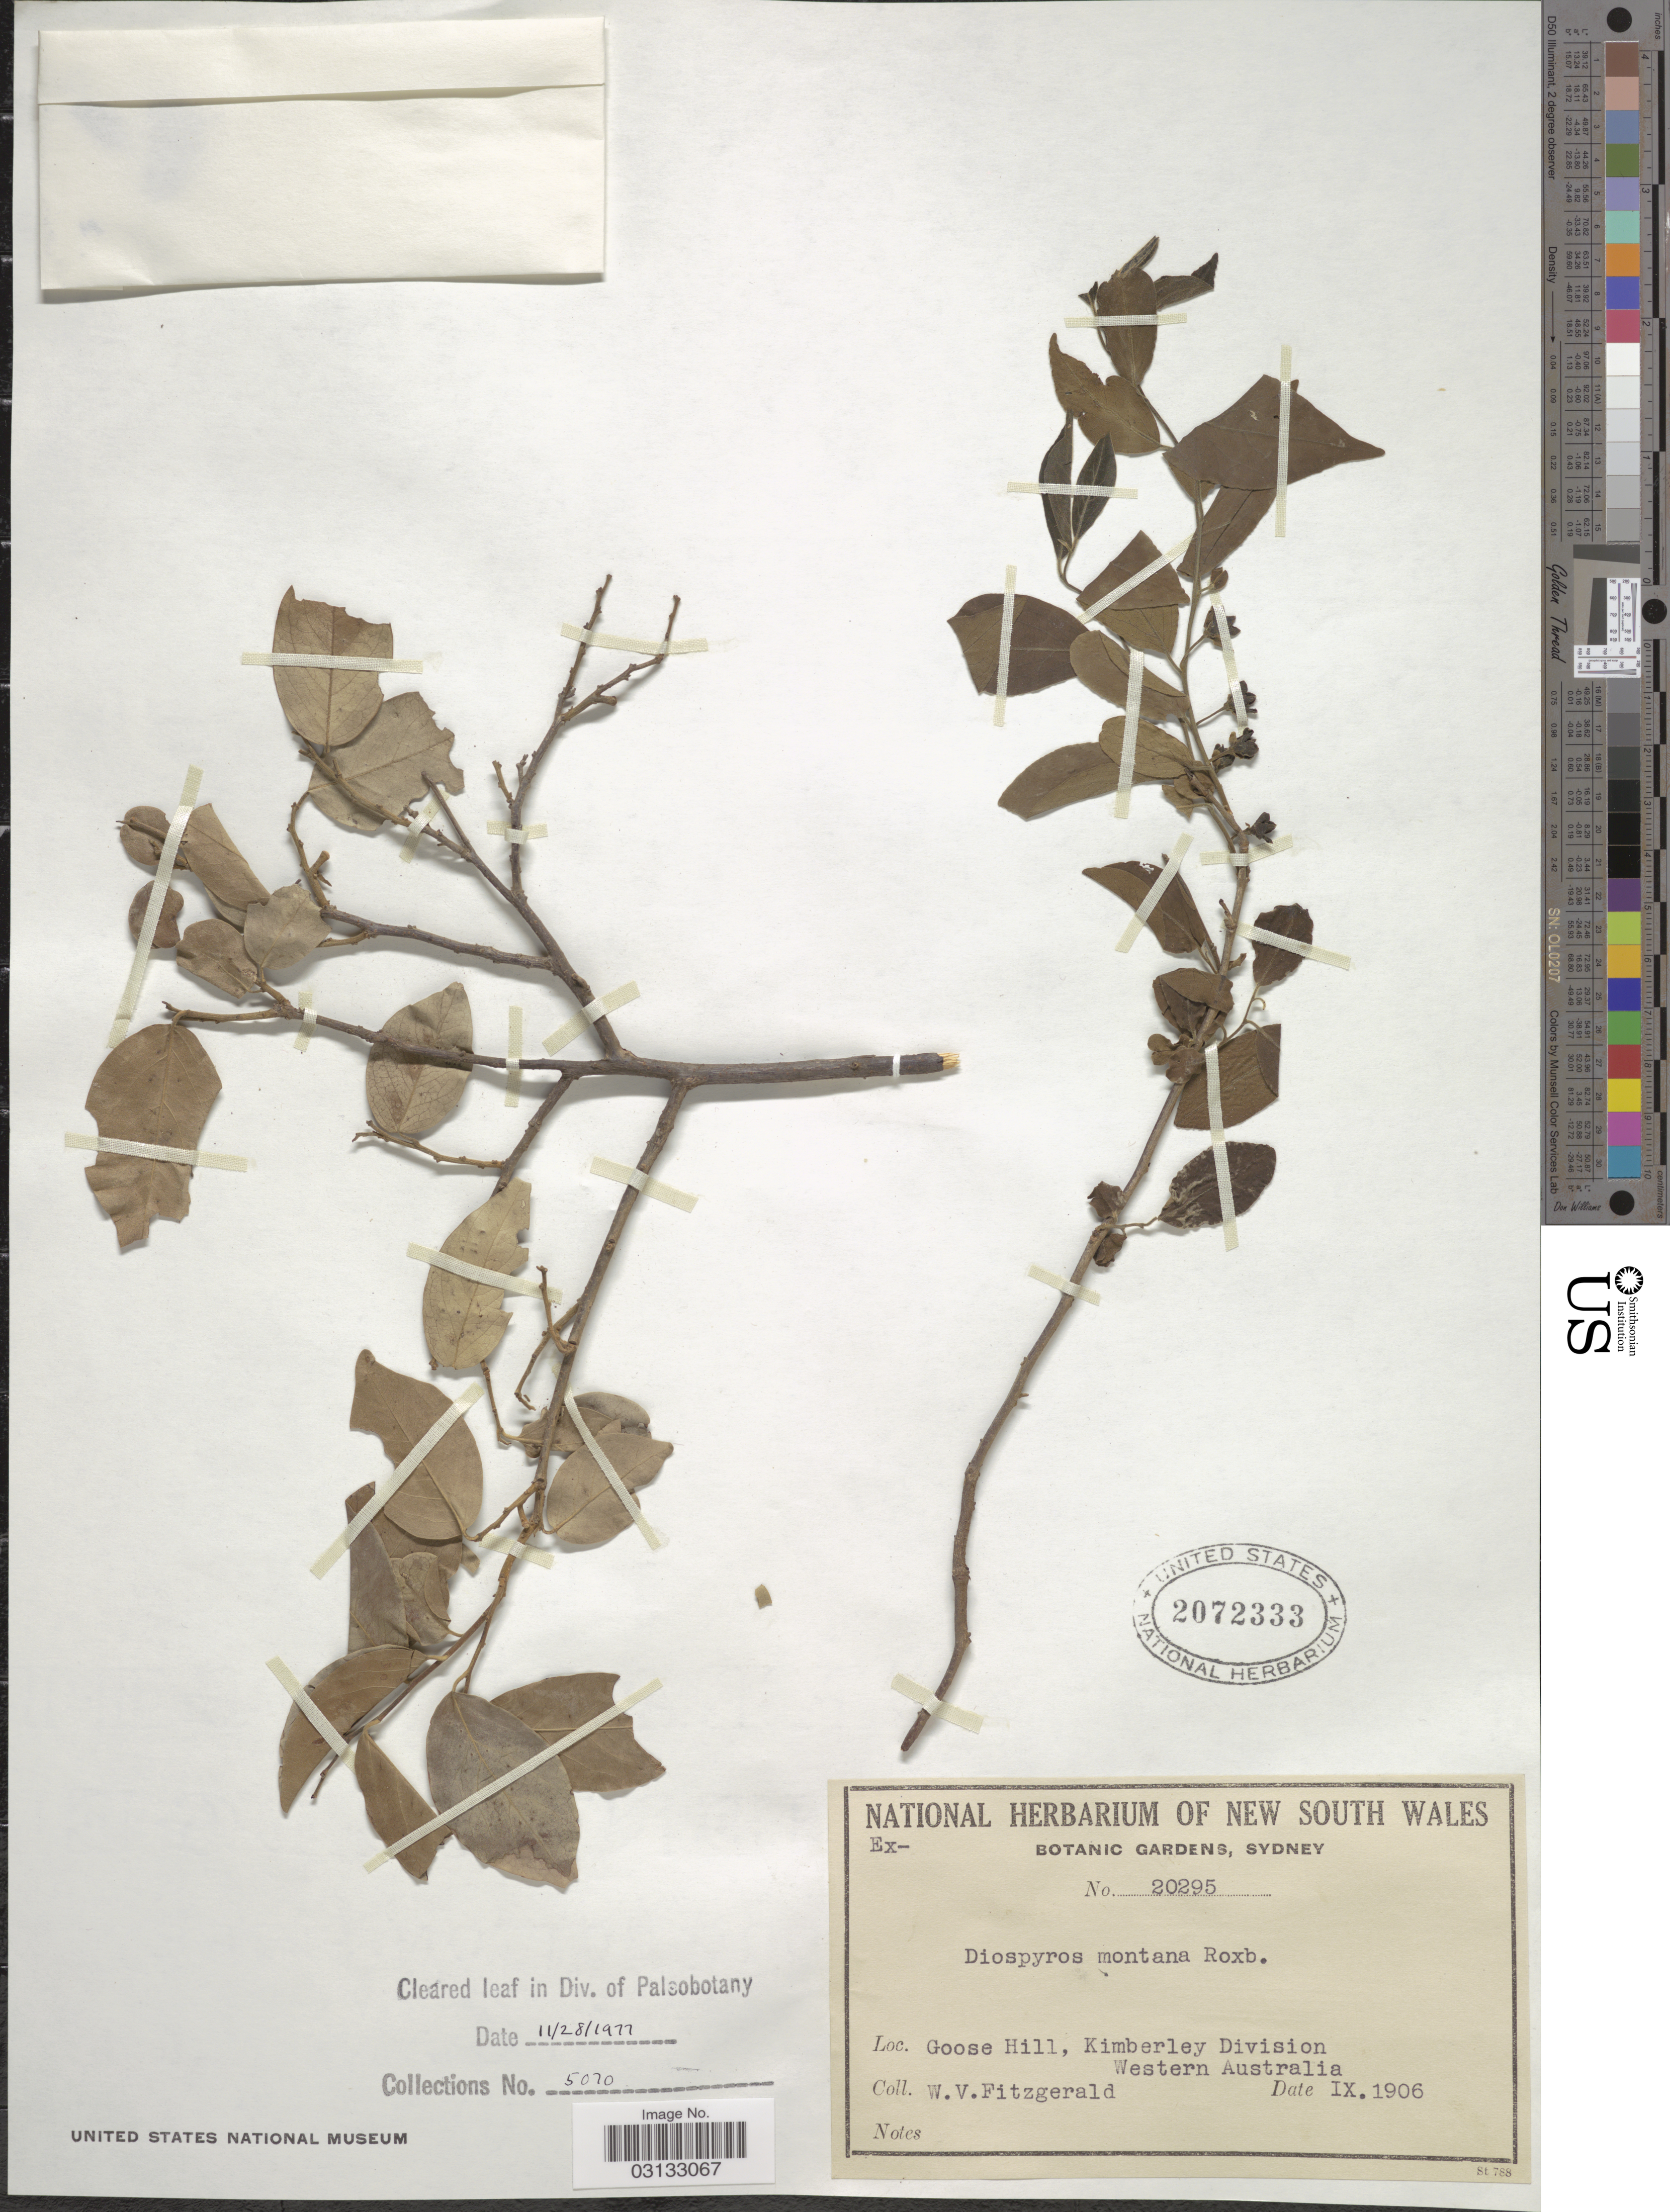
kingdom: Plantae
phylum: Tracheophyta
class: Magnoliopsida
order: Ericales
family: Ebenaceae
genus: Diospyros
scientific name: Diospyros montana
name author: Roxb.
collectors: W. Fitzgerald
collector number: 20295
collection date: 1906-09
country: Australia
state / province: Western Australia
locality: Goose Hill, Kimberley Division, Western Australia.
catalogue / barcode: US 2072333